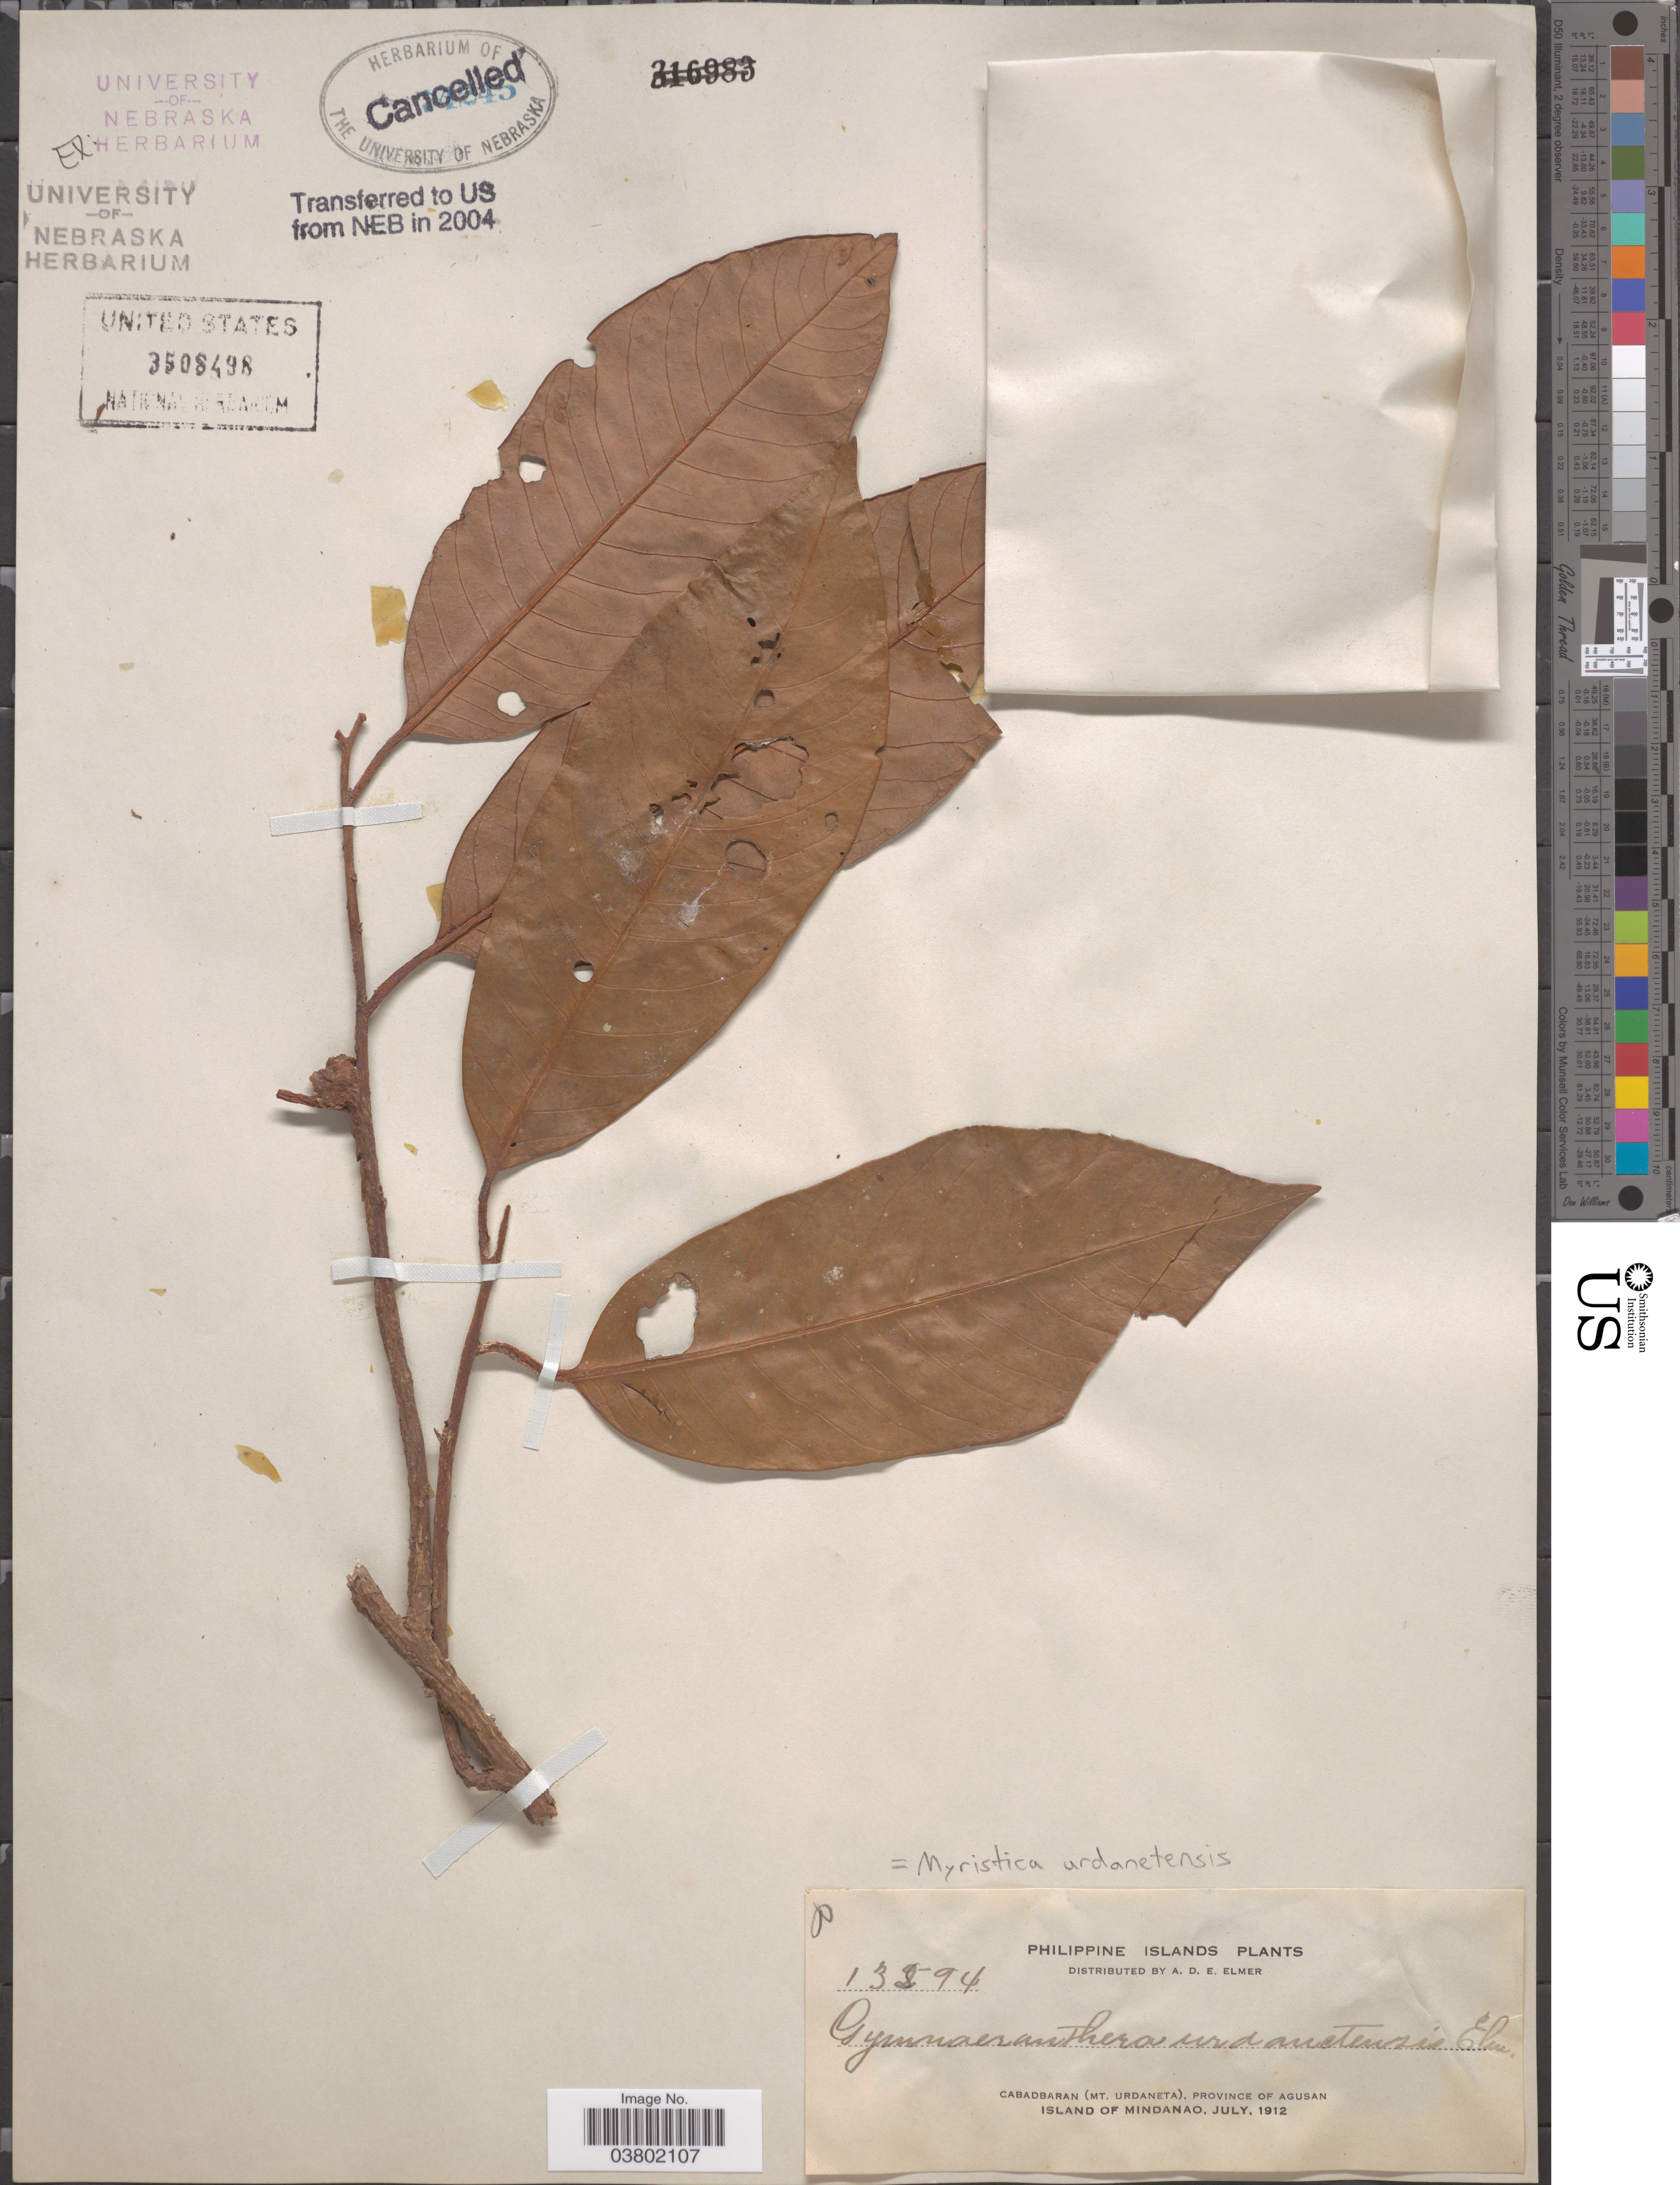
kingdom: Plantae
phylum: Tracheophyta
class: Magnoliopsida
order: Magnoliales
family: Myristicaceae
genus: Myristica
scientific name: Myristica urdanetensis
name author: Merr.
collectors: A. D. E. Elmer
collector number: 13294*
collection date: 1912-07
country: Philippines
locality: Philippine Islands. Cabadbaran (Mt. Urdaneta), Province of Agusan, Island of Mindanao.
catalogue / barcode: US 3508498